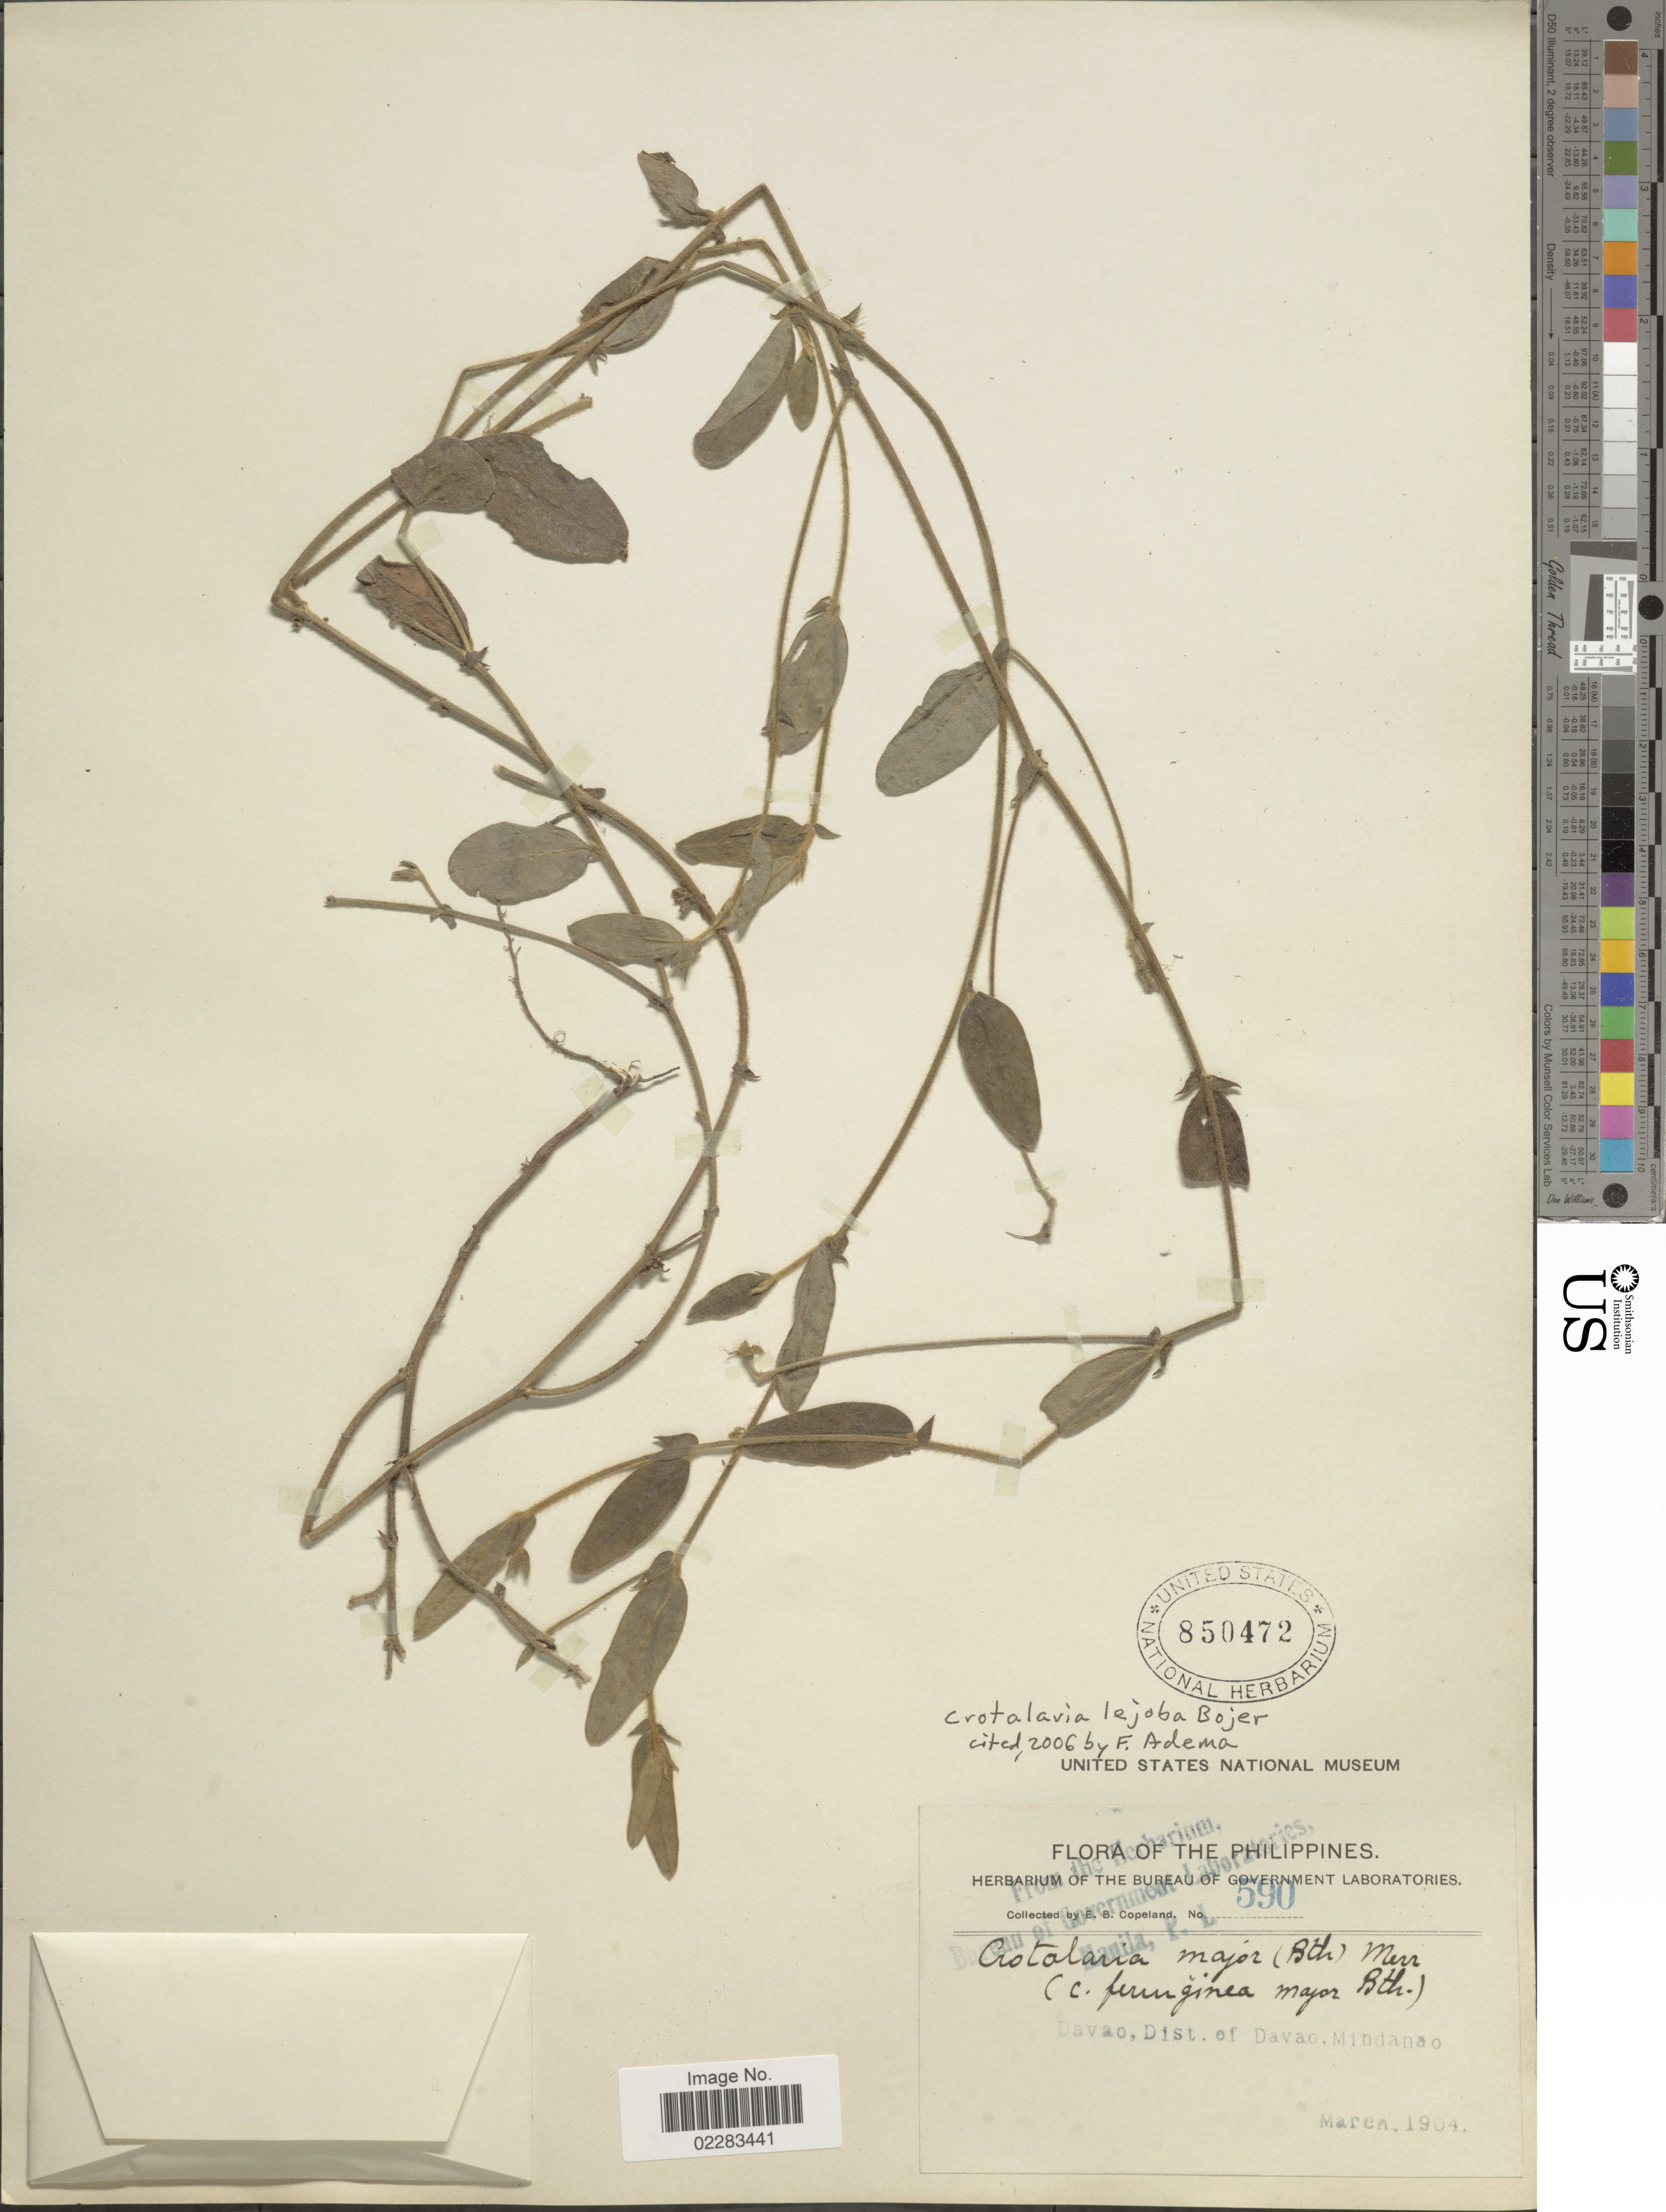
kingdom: Plantae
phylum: Tracheophyta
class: Magnoliopsida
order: Fabales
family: Fabaceae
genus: Crotalaria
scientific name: Crotalaria lejoloba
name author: Bartl.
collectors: E. B. Copeland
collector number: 590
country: Philippines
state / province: Davao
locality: Dist of Davao, Mindanao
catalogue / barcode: US 850472